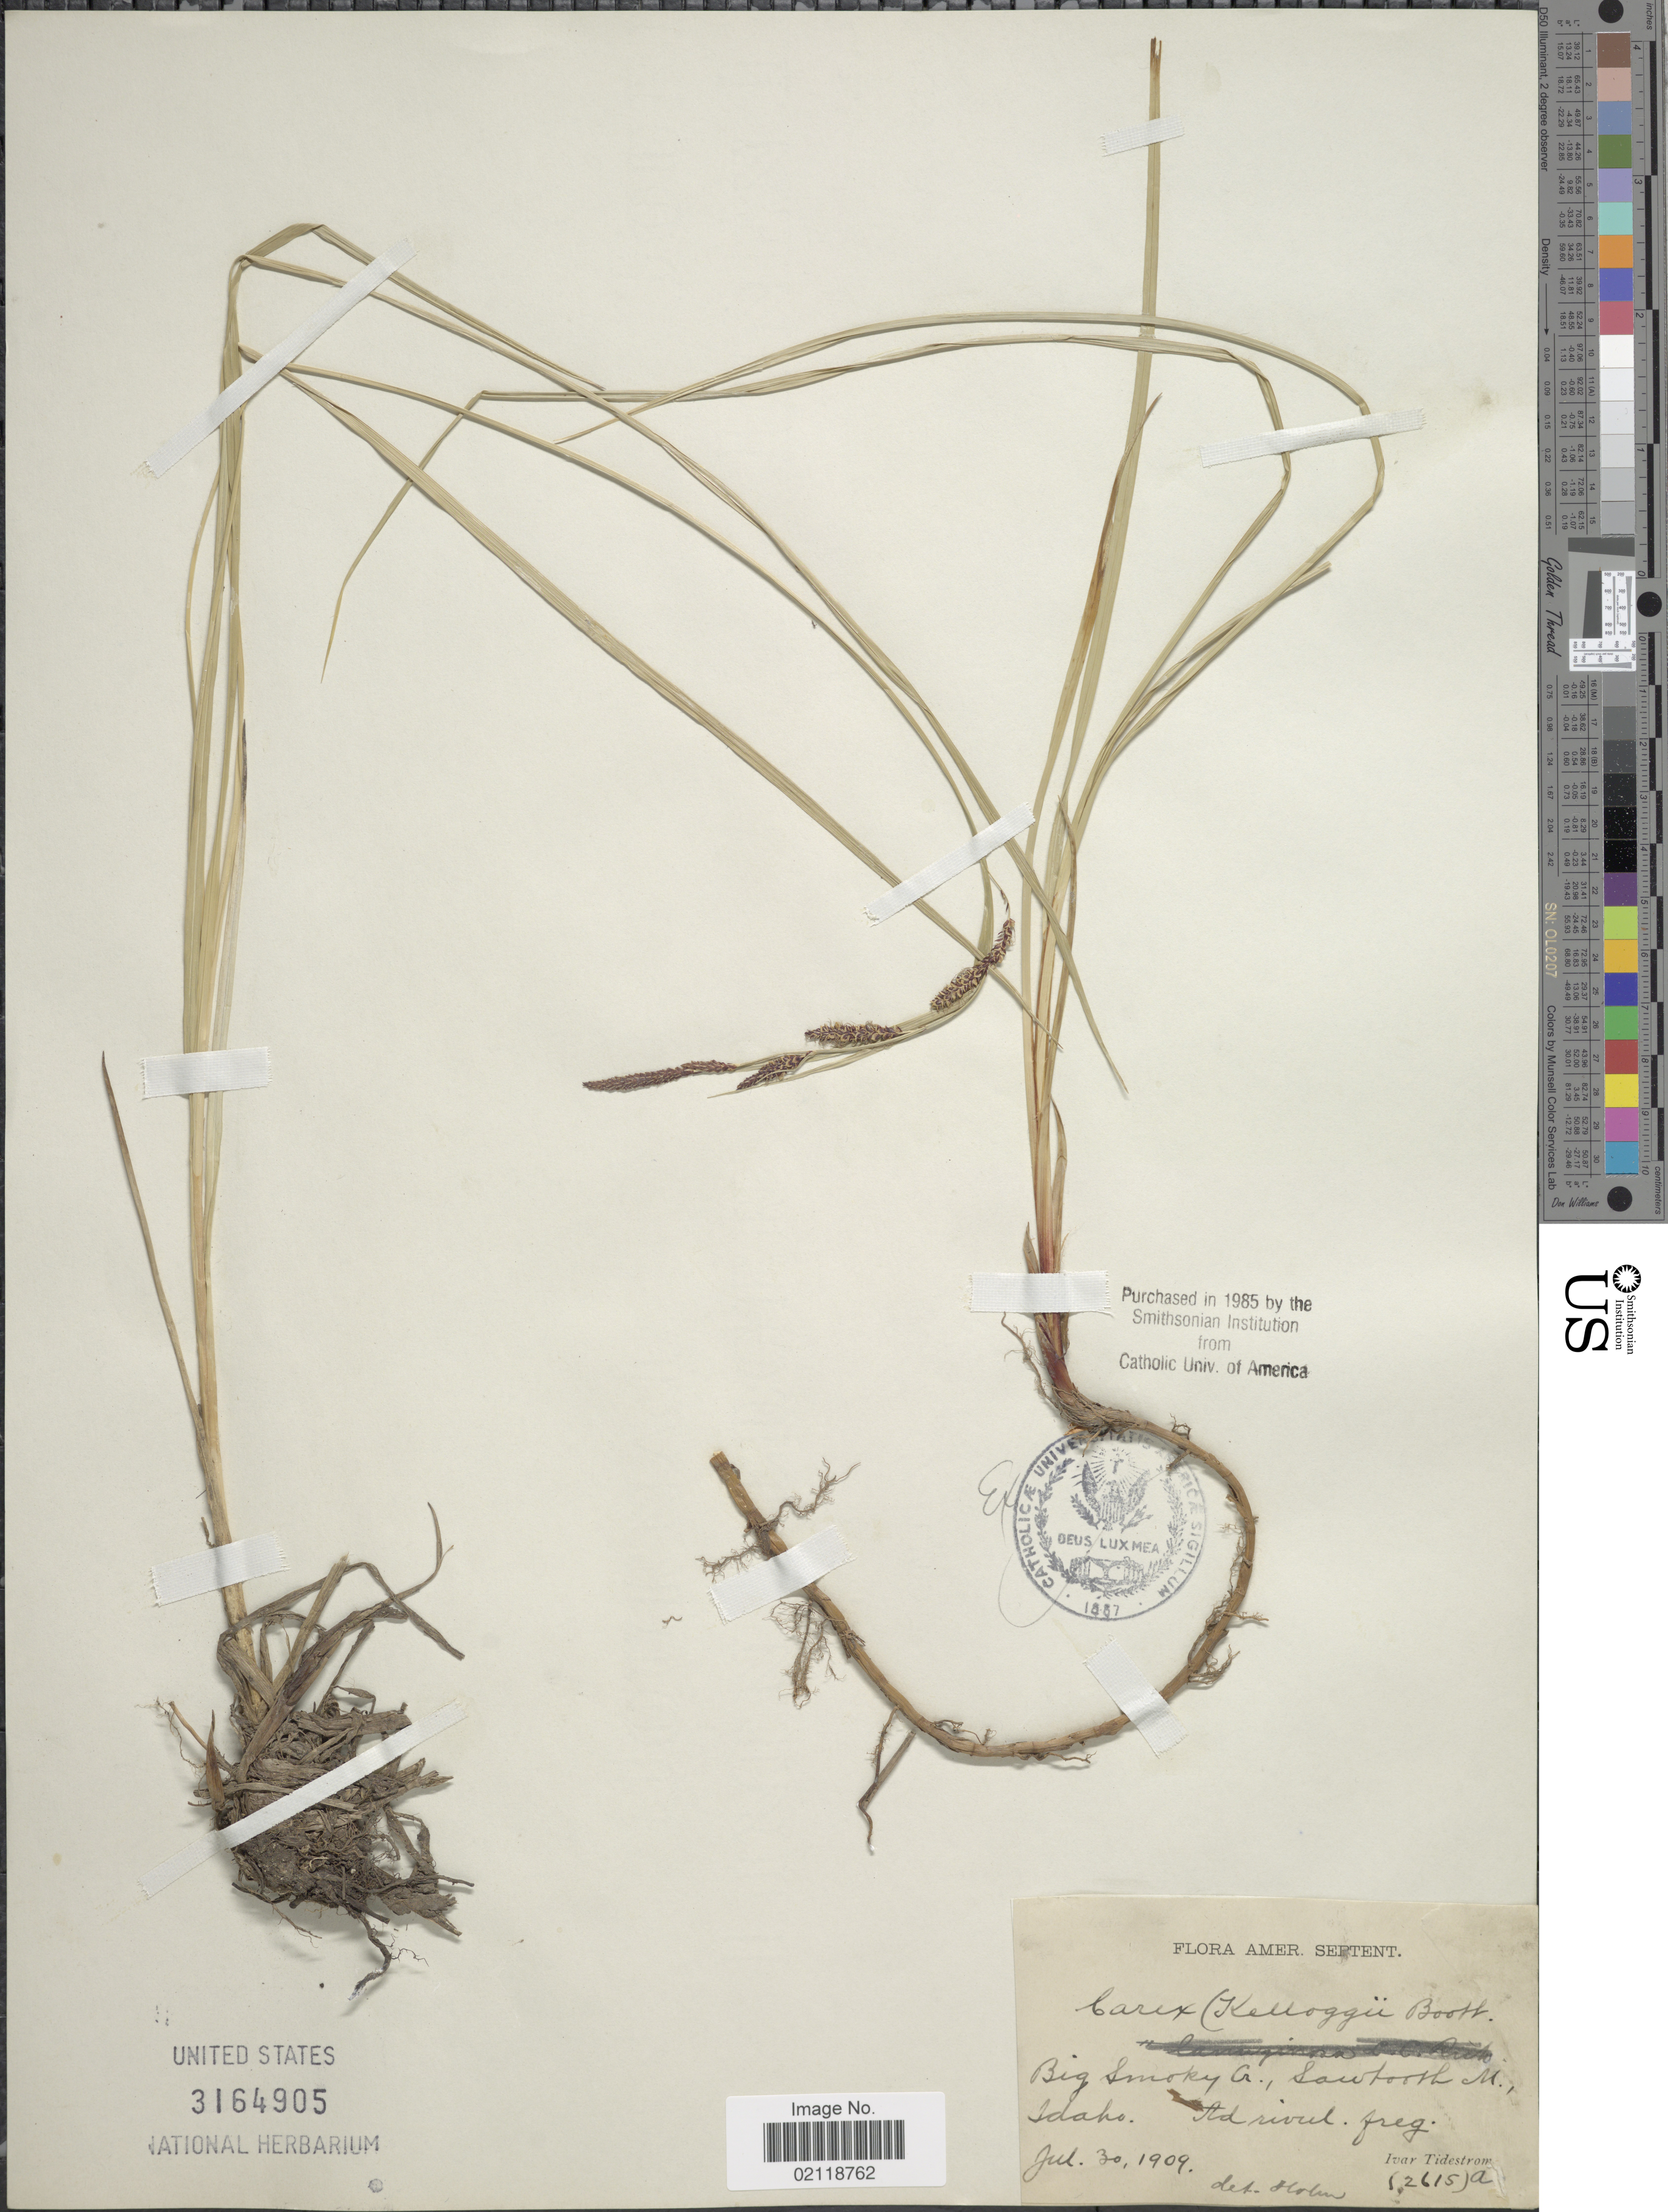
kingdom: Plantae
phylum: Tracheophyta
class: Liliopsida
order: Poales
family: Cyperaceae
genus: Carex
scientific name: Carex kelloggii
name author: W. Boott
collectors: I. F. Tidestrom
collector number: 2615a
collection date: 1909-07-30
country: United States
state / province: Idaho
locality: Big Smokey Cr., Sawtooth Mt.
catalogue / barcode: US 3164905